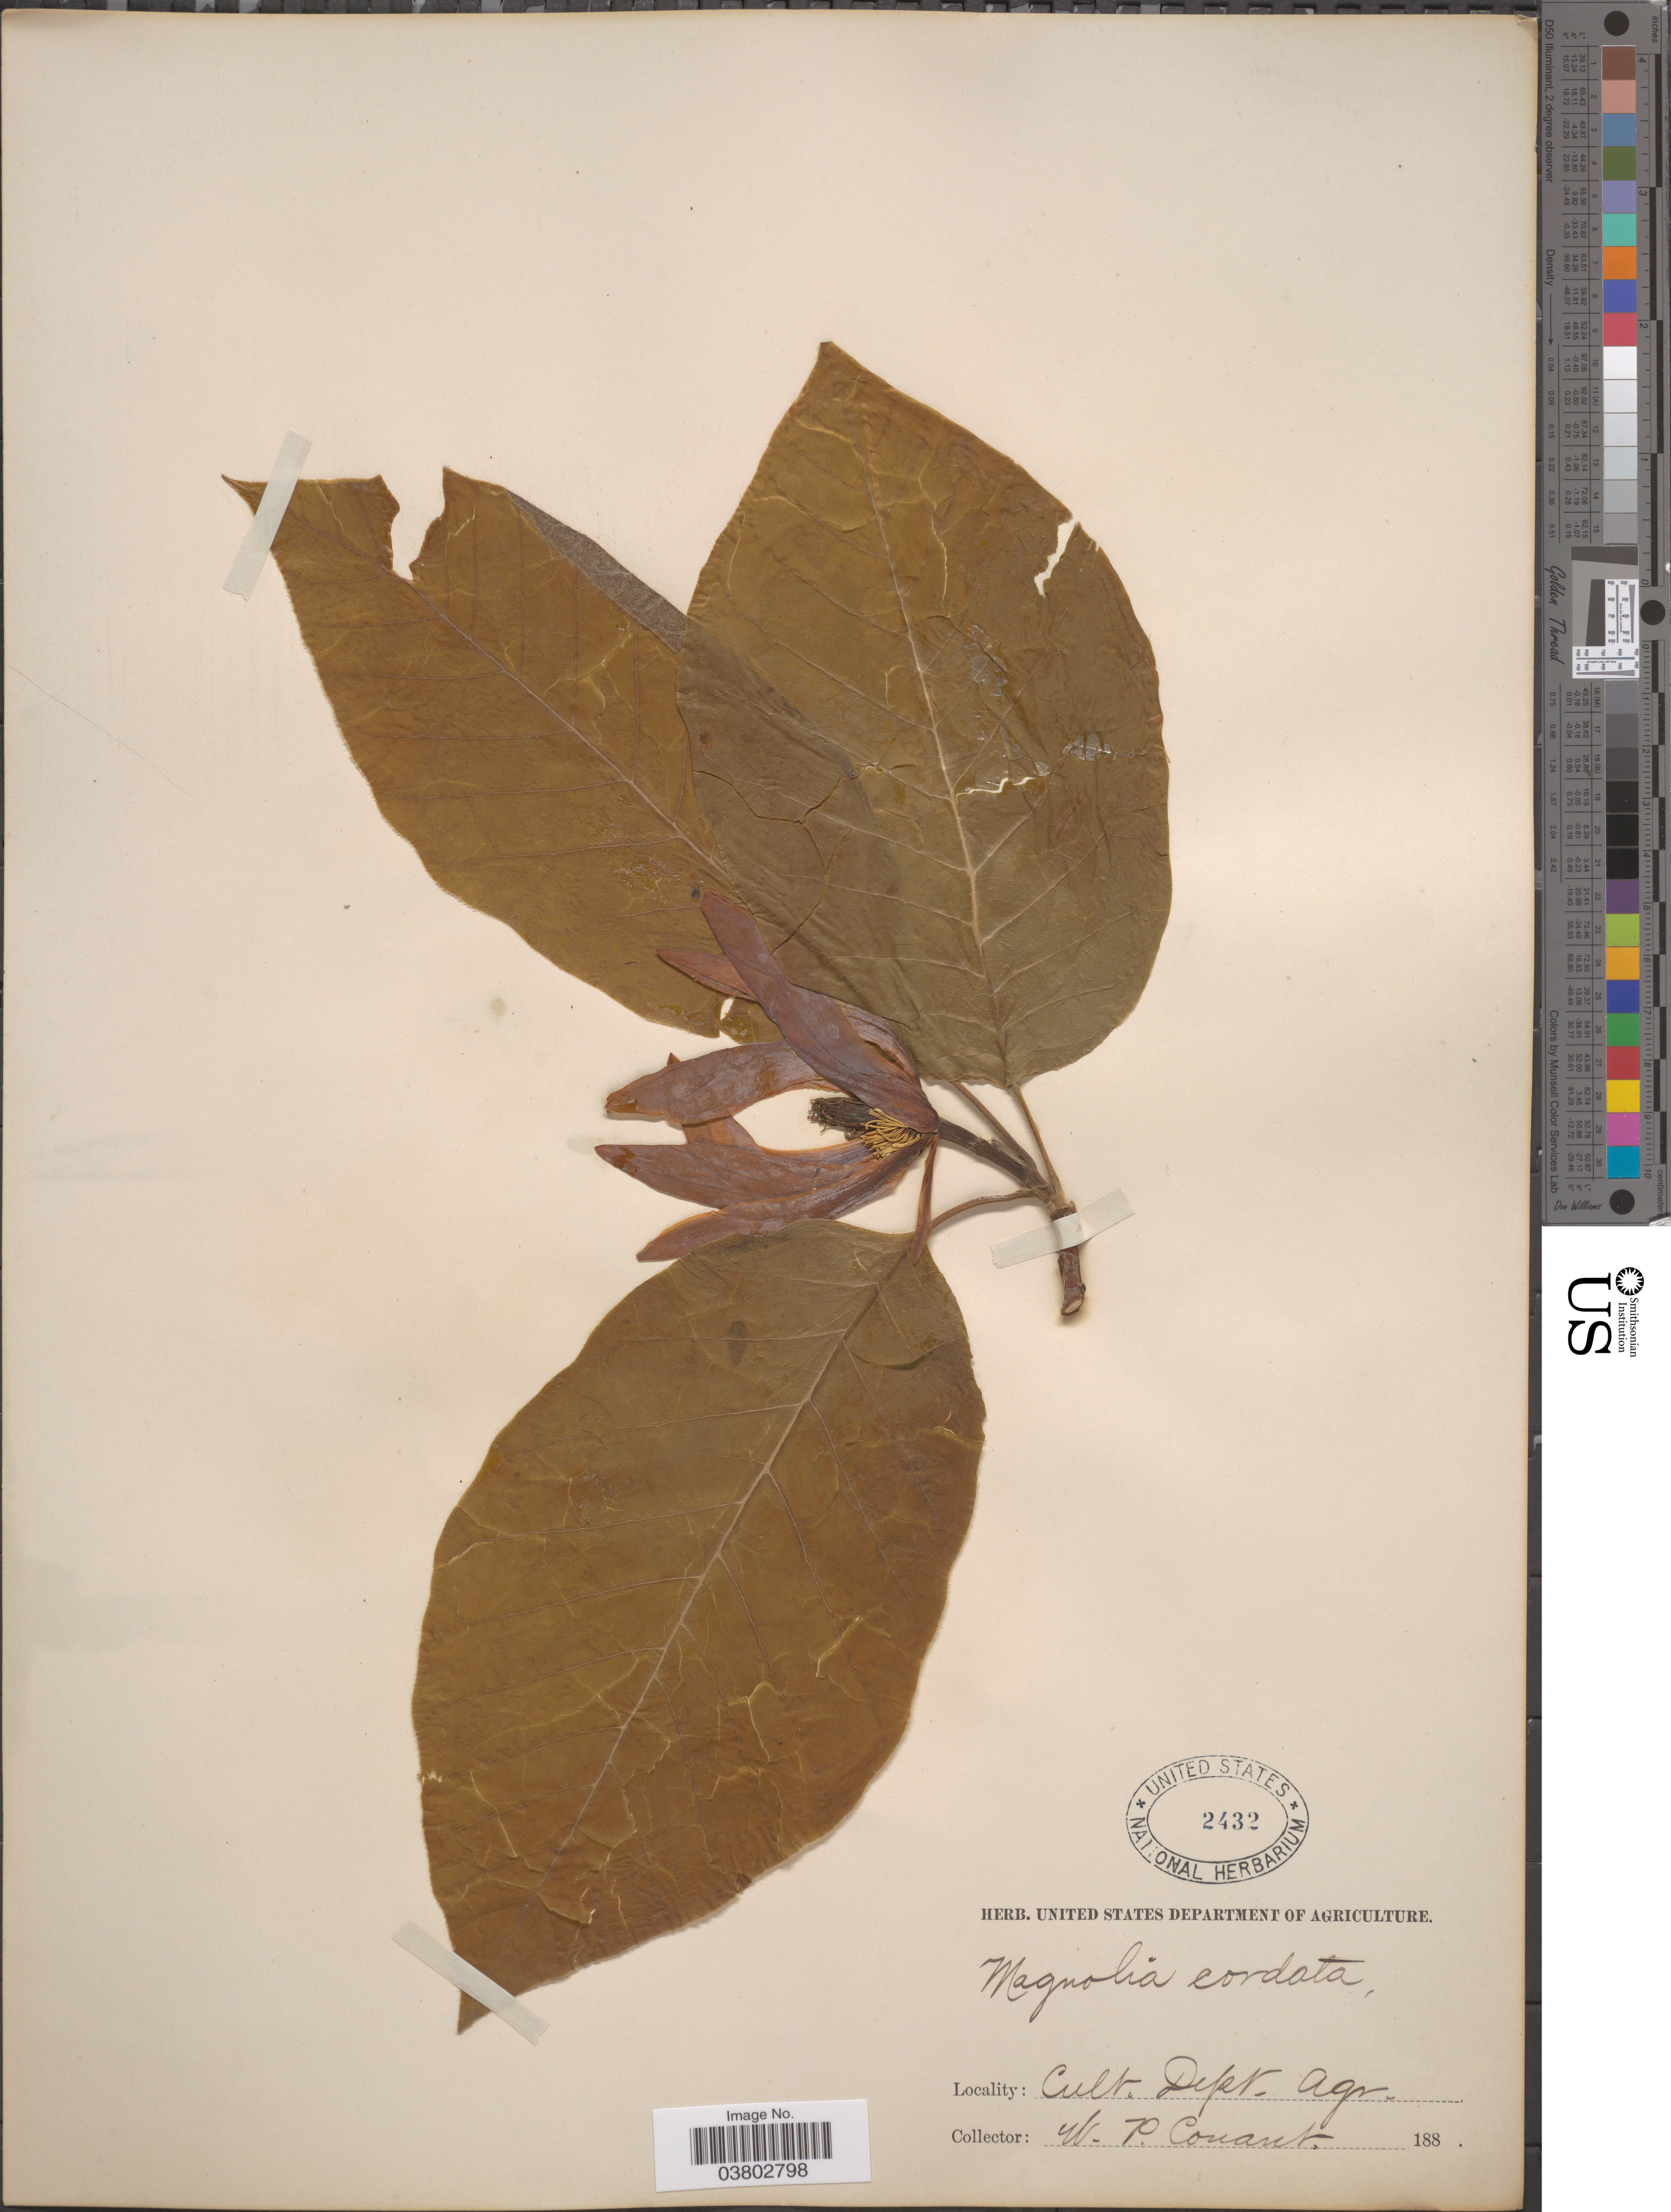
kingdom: Plantae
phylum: Tracheophyta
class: Magnoliopsida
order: Magnoliales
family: Magnoliaceae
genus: Magnolia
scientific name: Magnolia cordata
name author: Michx.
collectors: W. P. Conant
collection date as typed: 188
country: United States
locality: Cult. Dept. Agr.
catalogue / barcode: US 2432